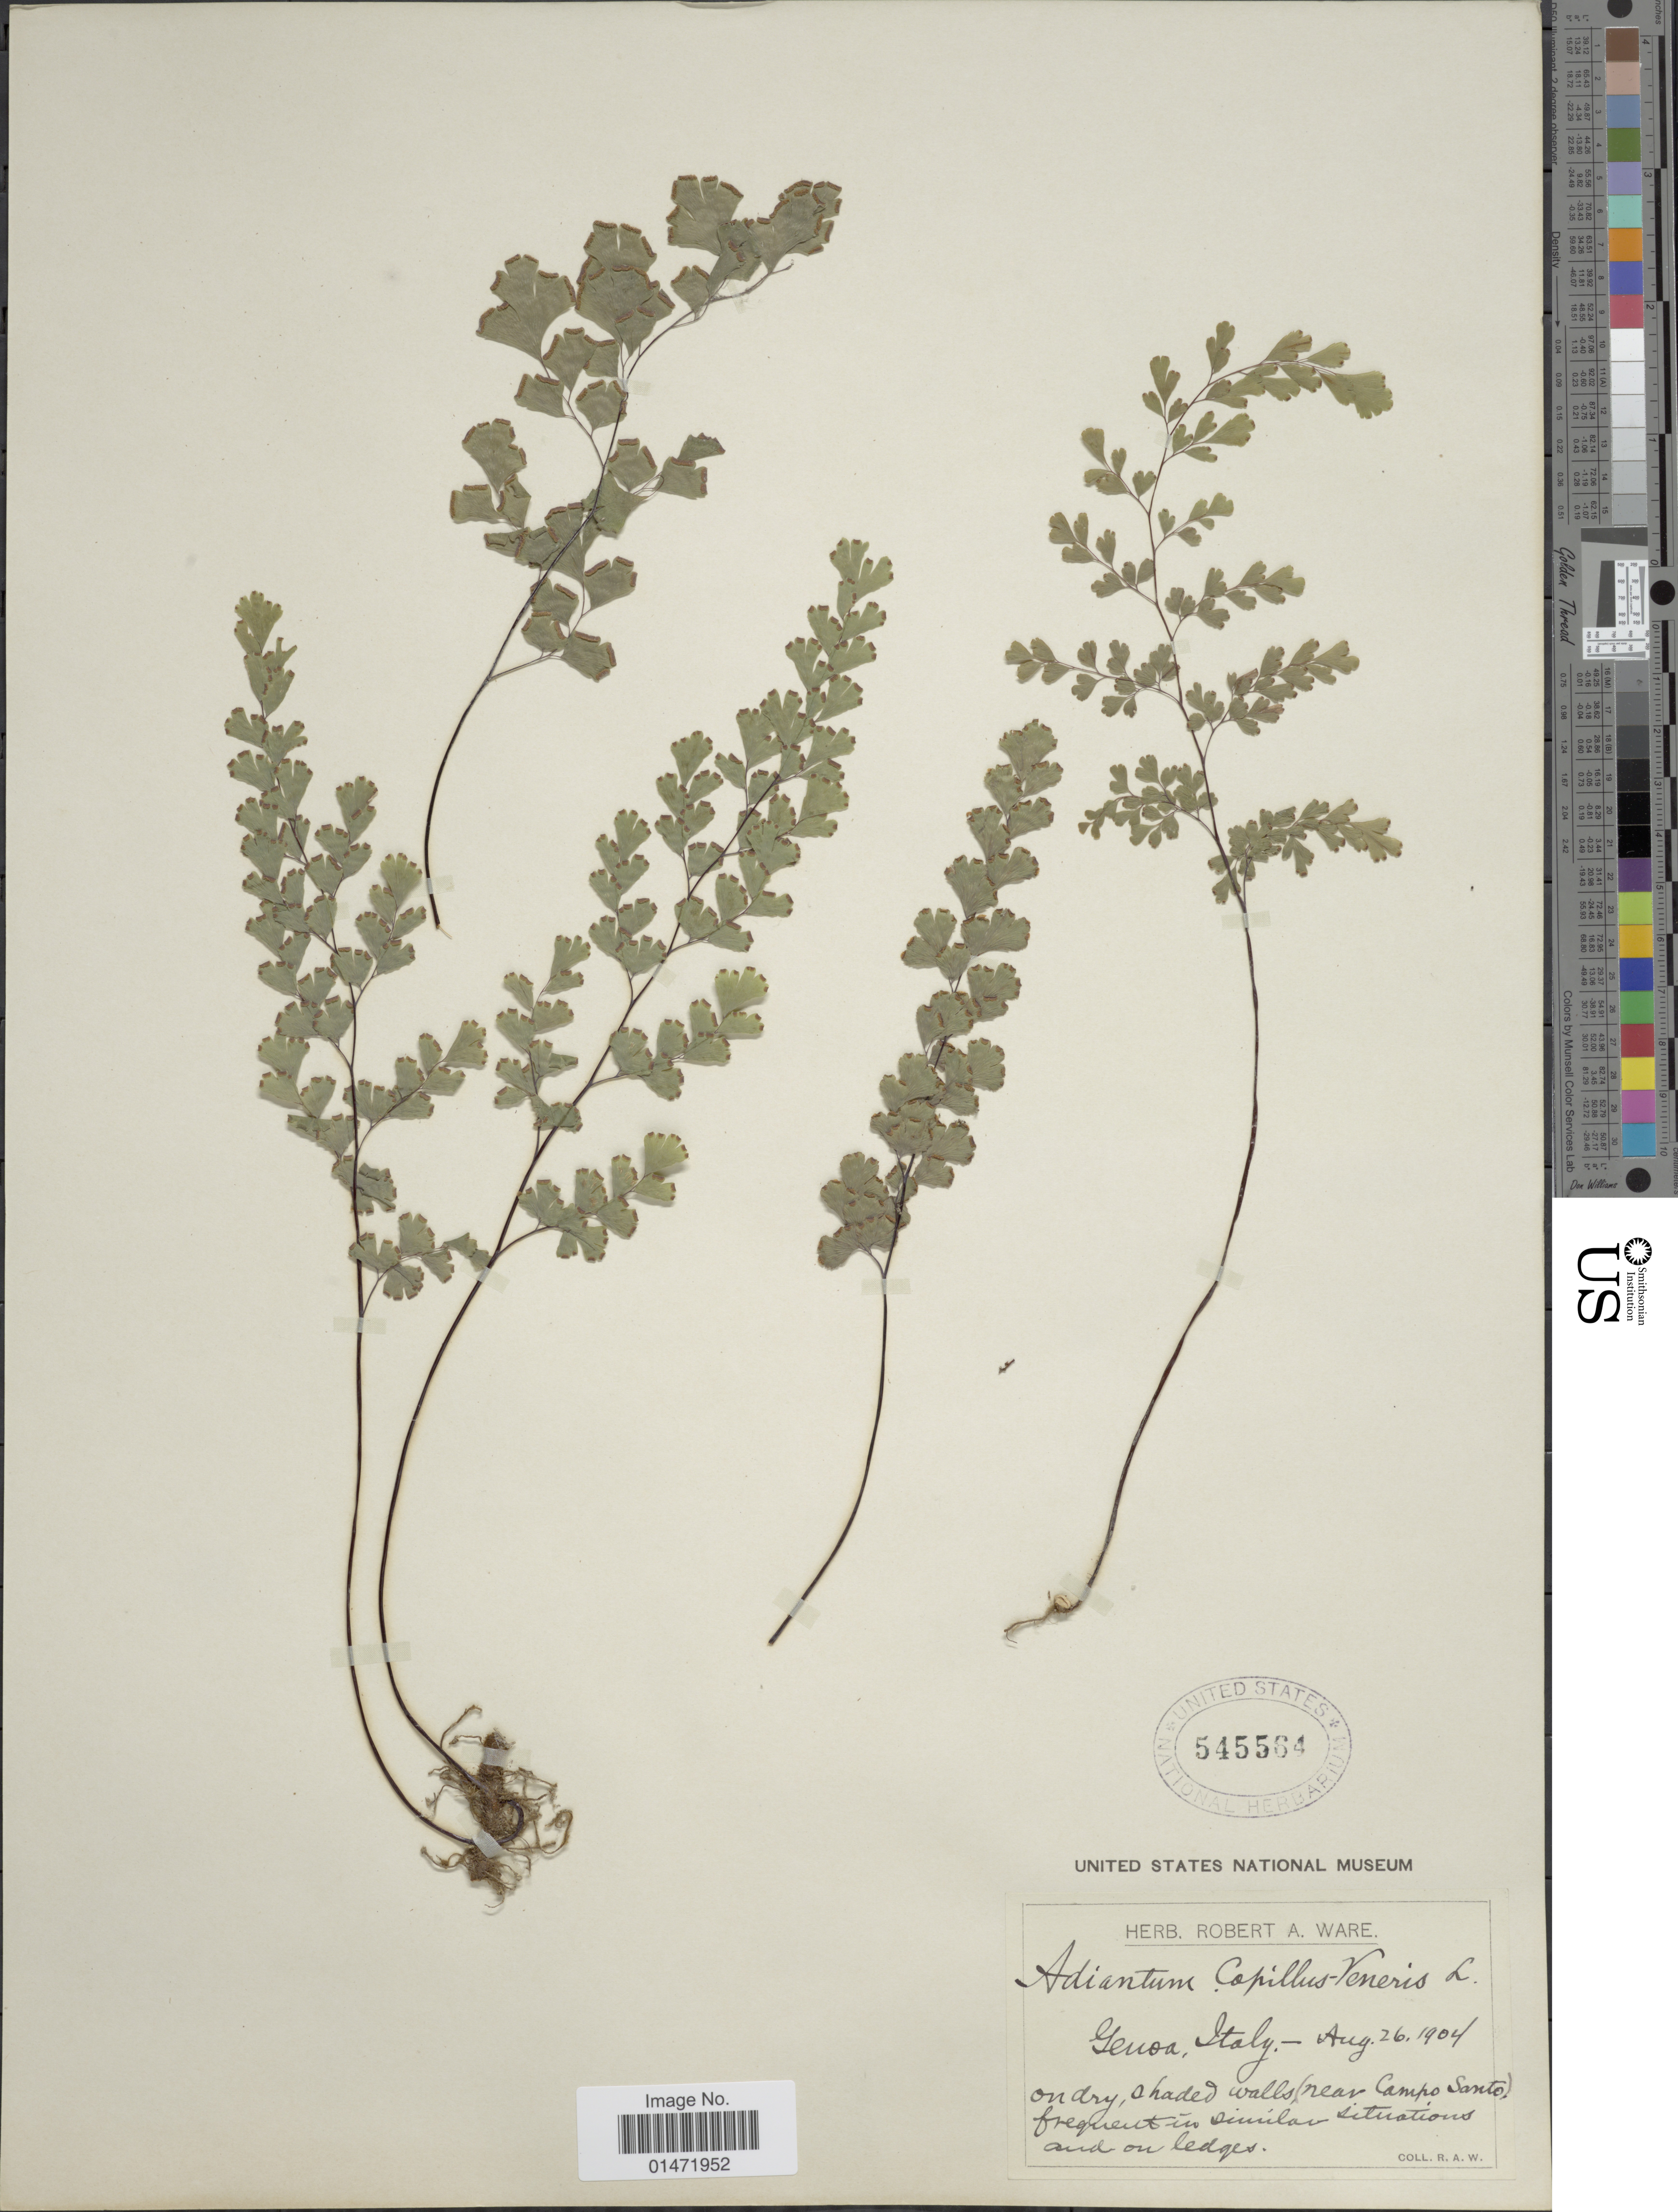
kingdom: Plantae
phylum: Tracheophyta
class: Polypodiopsida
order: Polypodiales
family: Pteridaceae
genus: Adiantum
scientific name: Adiantum capillus-veneris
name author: L.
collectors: R. Ware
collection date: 1904-08-26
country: Italy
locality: Genoa, on dry, shaded walls (near Campo Santo)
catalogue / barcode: US 545564